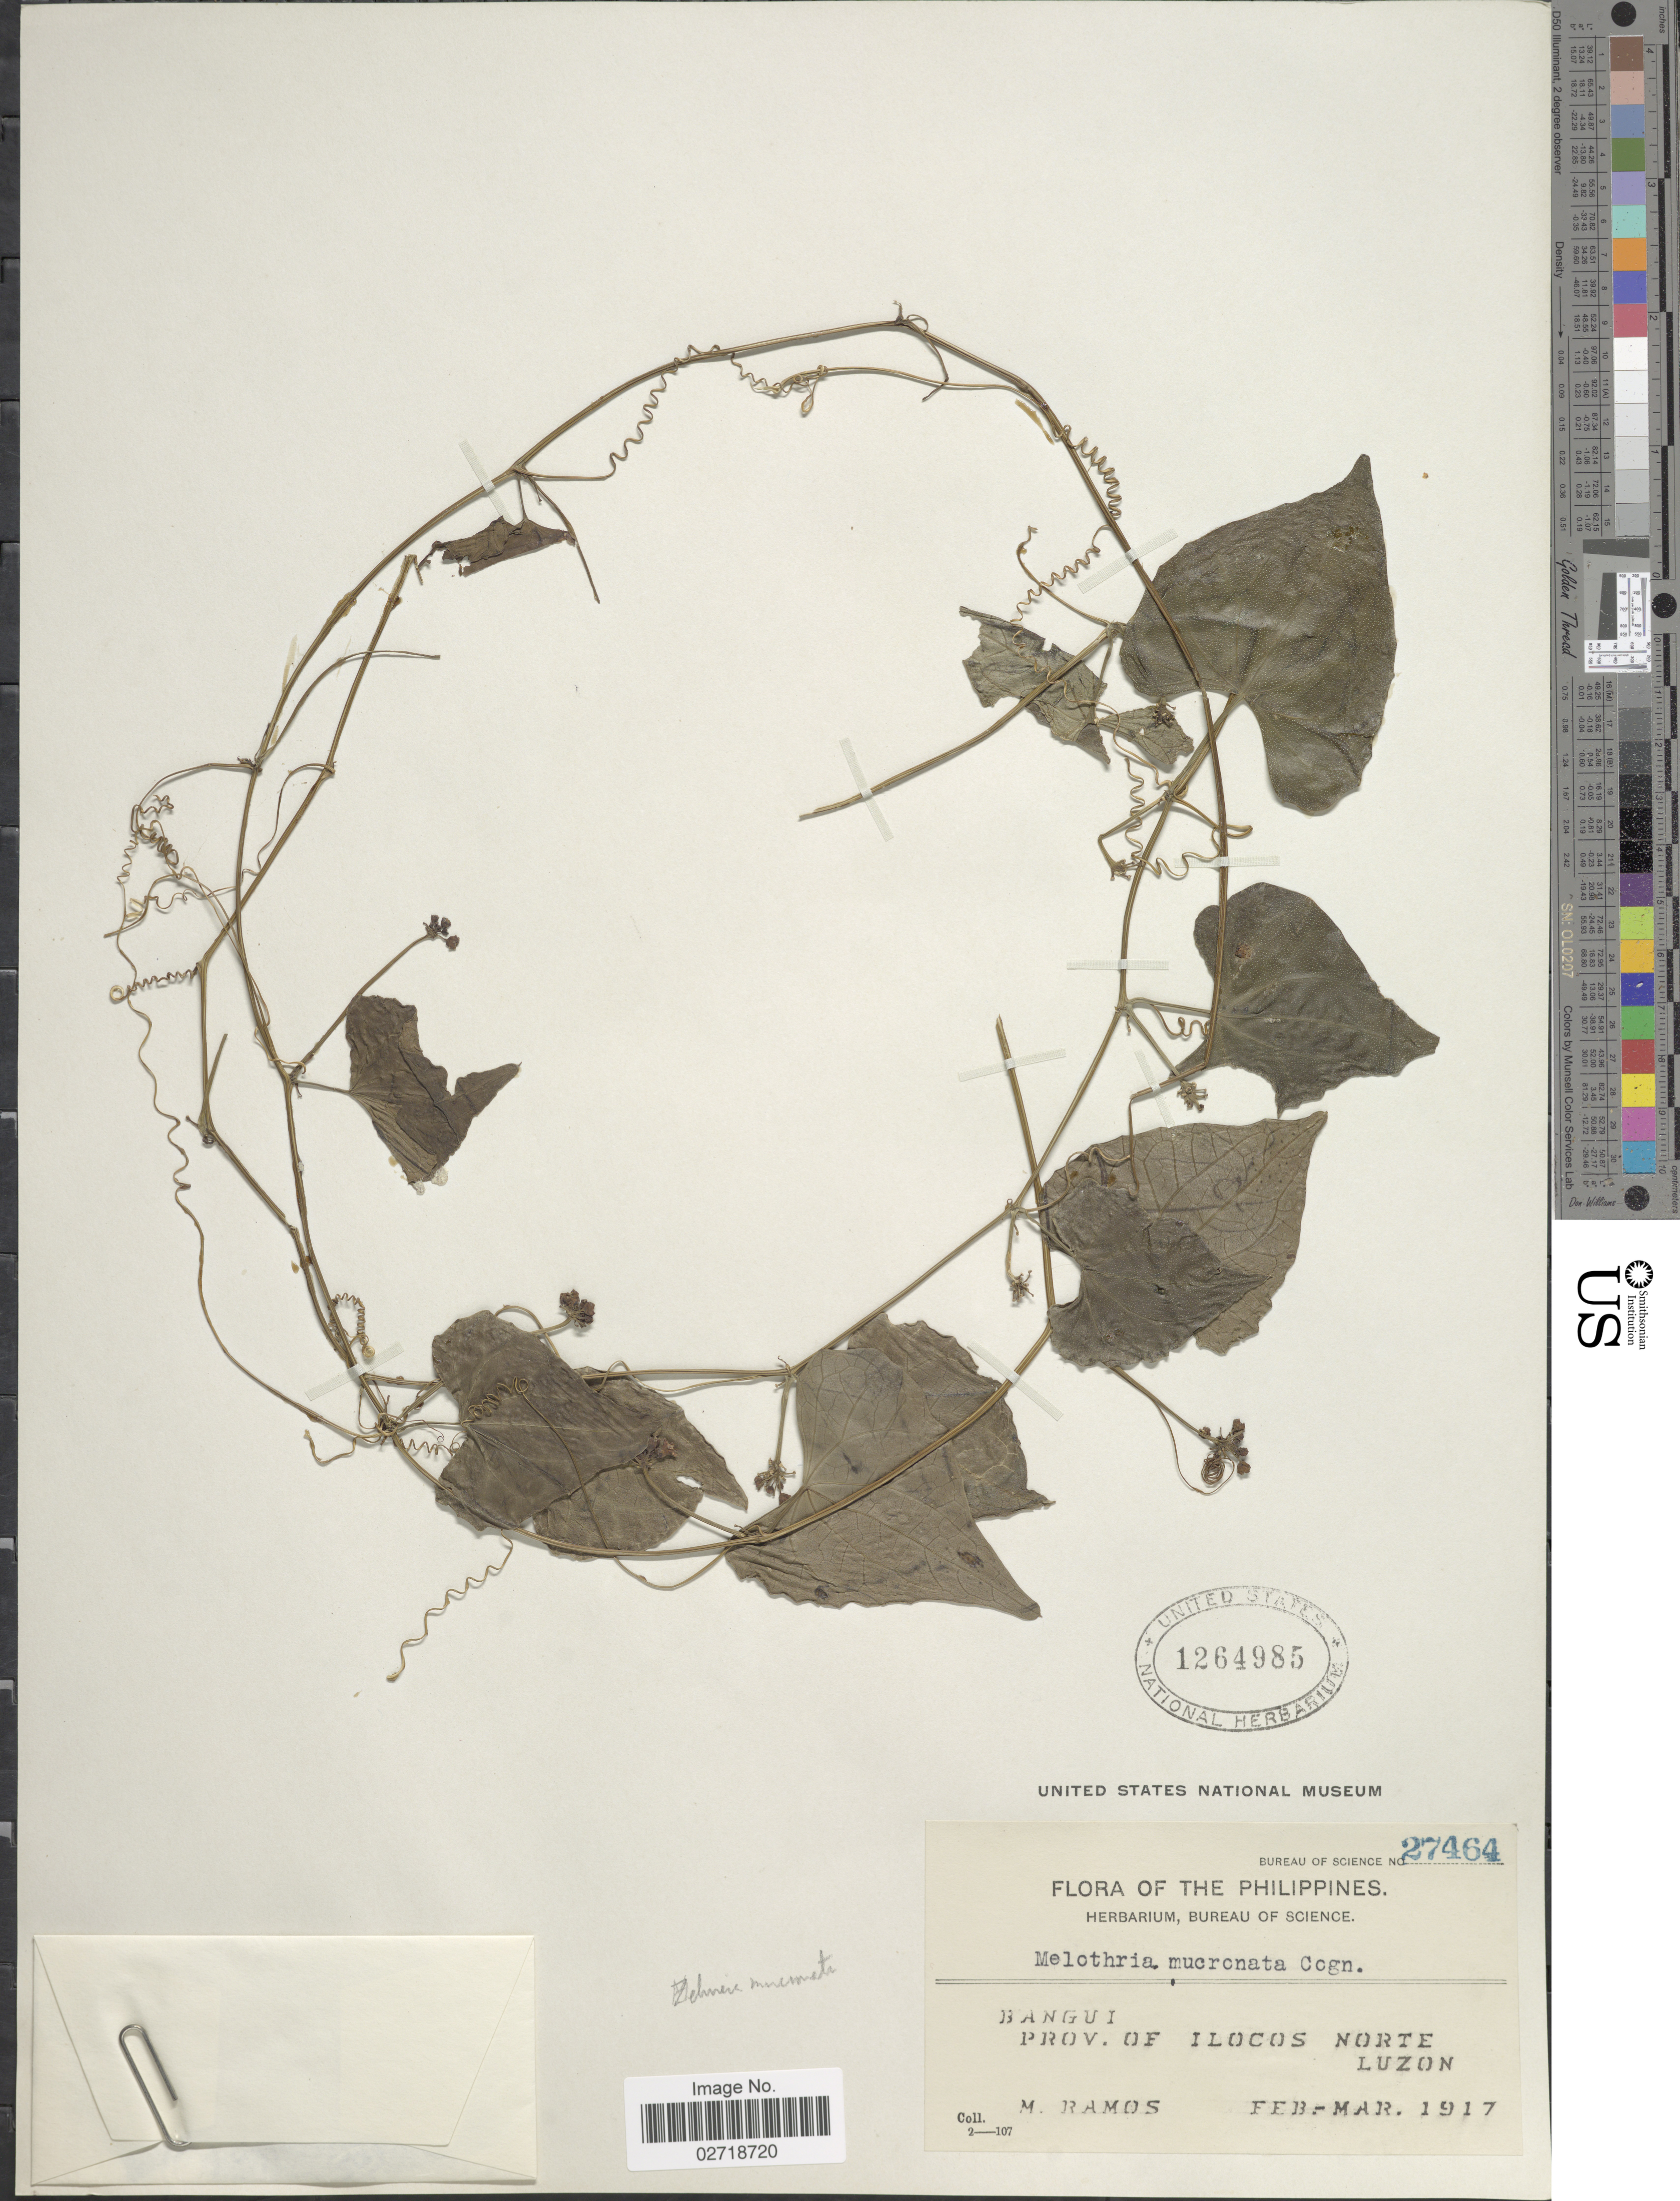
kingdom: Plantae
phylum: Tracheophyta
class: Magnoliopsida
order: Cucurbitales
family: Cucurbitaceae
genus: Zehneria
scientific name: Zehneria mucronata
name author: (Blume) Miq.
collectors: M. Ramos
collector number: Bureau of Science 27464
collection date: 1917-02/1917-03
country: Philippines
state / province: Ilocos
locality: Bangui. Prov. Ilocos Norte, Luzon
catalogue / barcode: US 1264985